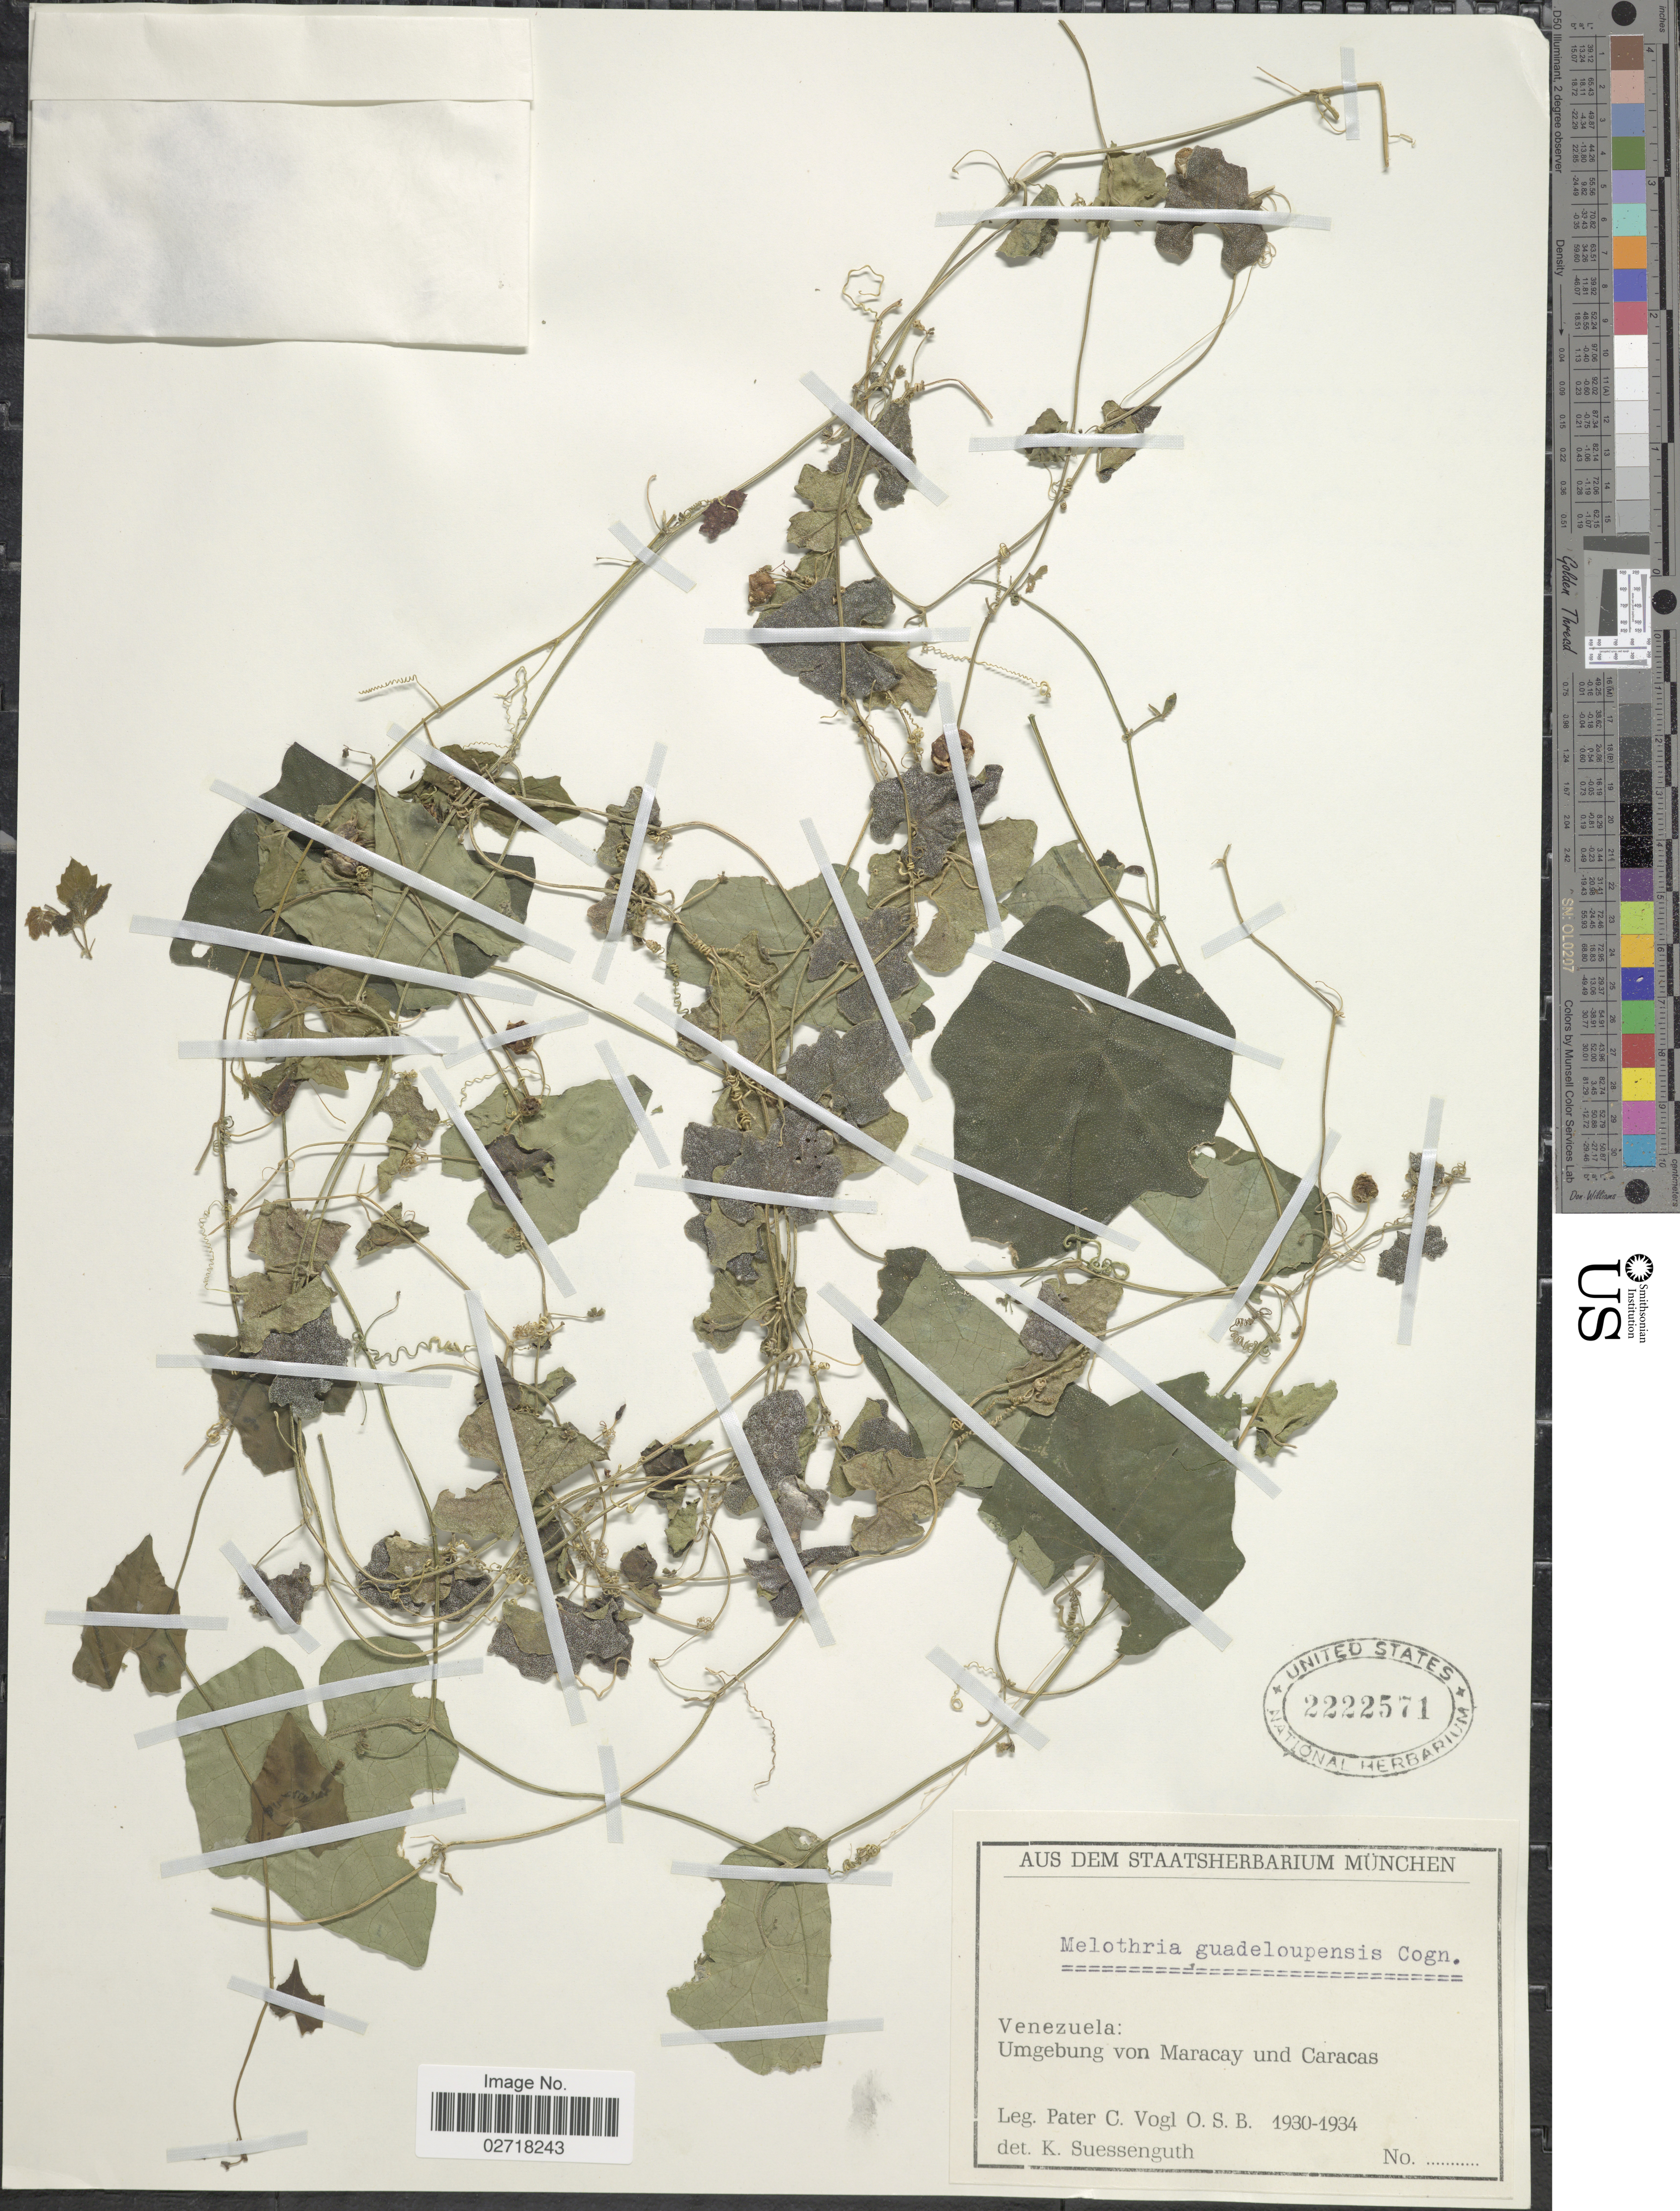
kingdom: Plantae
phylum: Tracheophyta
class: Magnoliopsida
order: Cucurbitales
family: Cucurbitaceae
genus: Melothria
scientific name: Melothria pendula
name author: L.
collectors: C. Vogl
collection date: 1930/1934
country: Venezuela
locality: Umgebung von Maracay und Caracas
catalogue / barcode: US 2222571